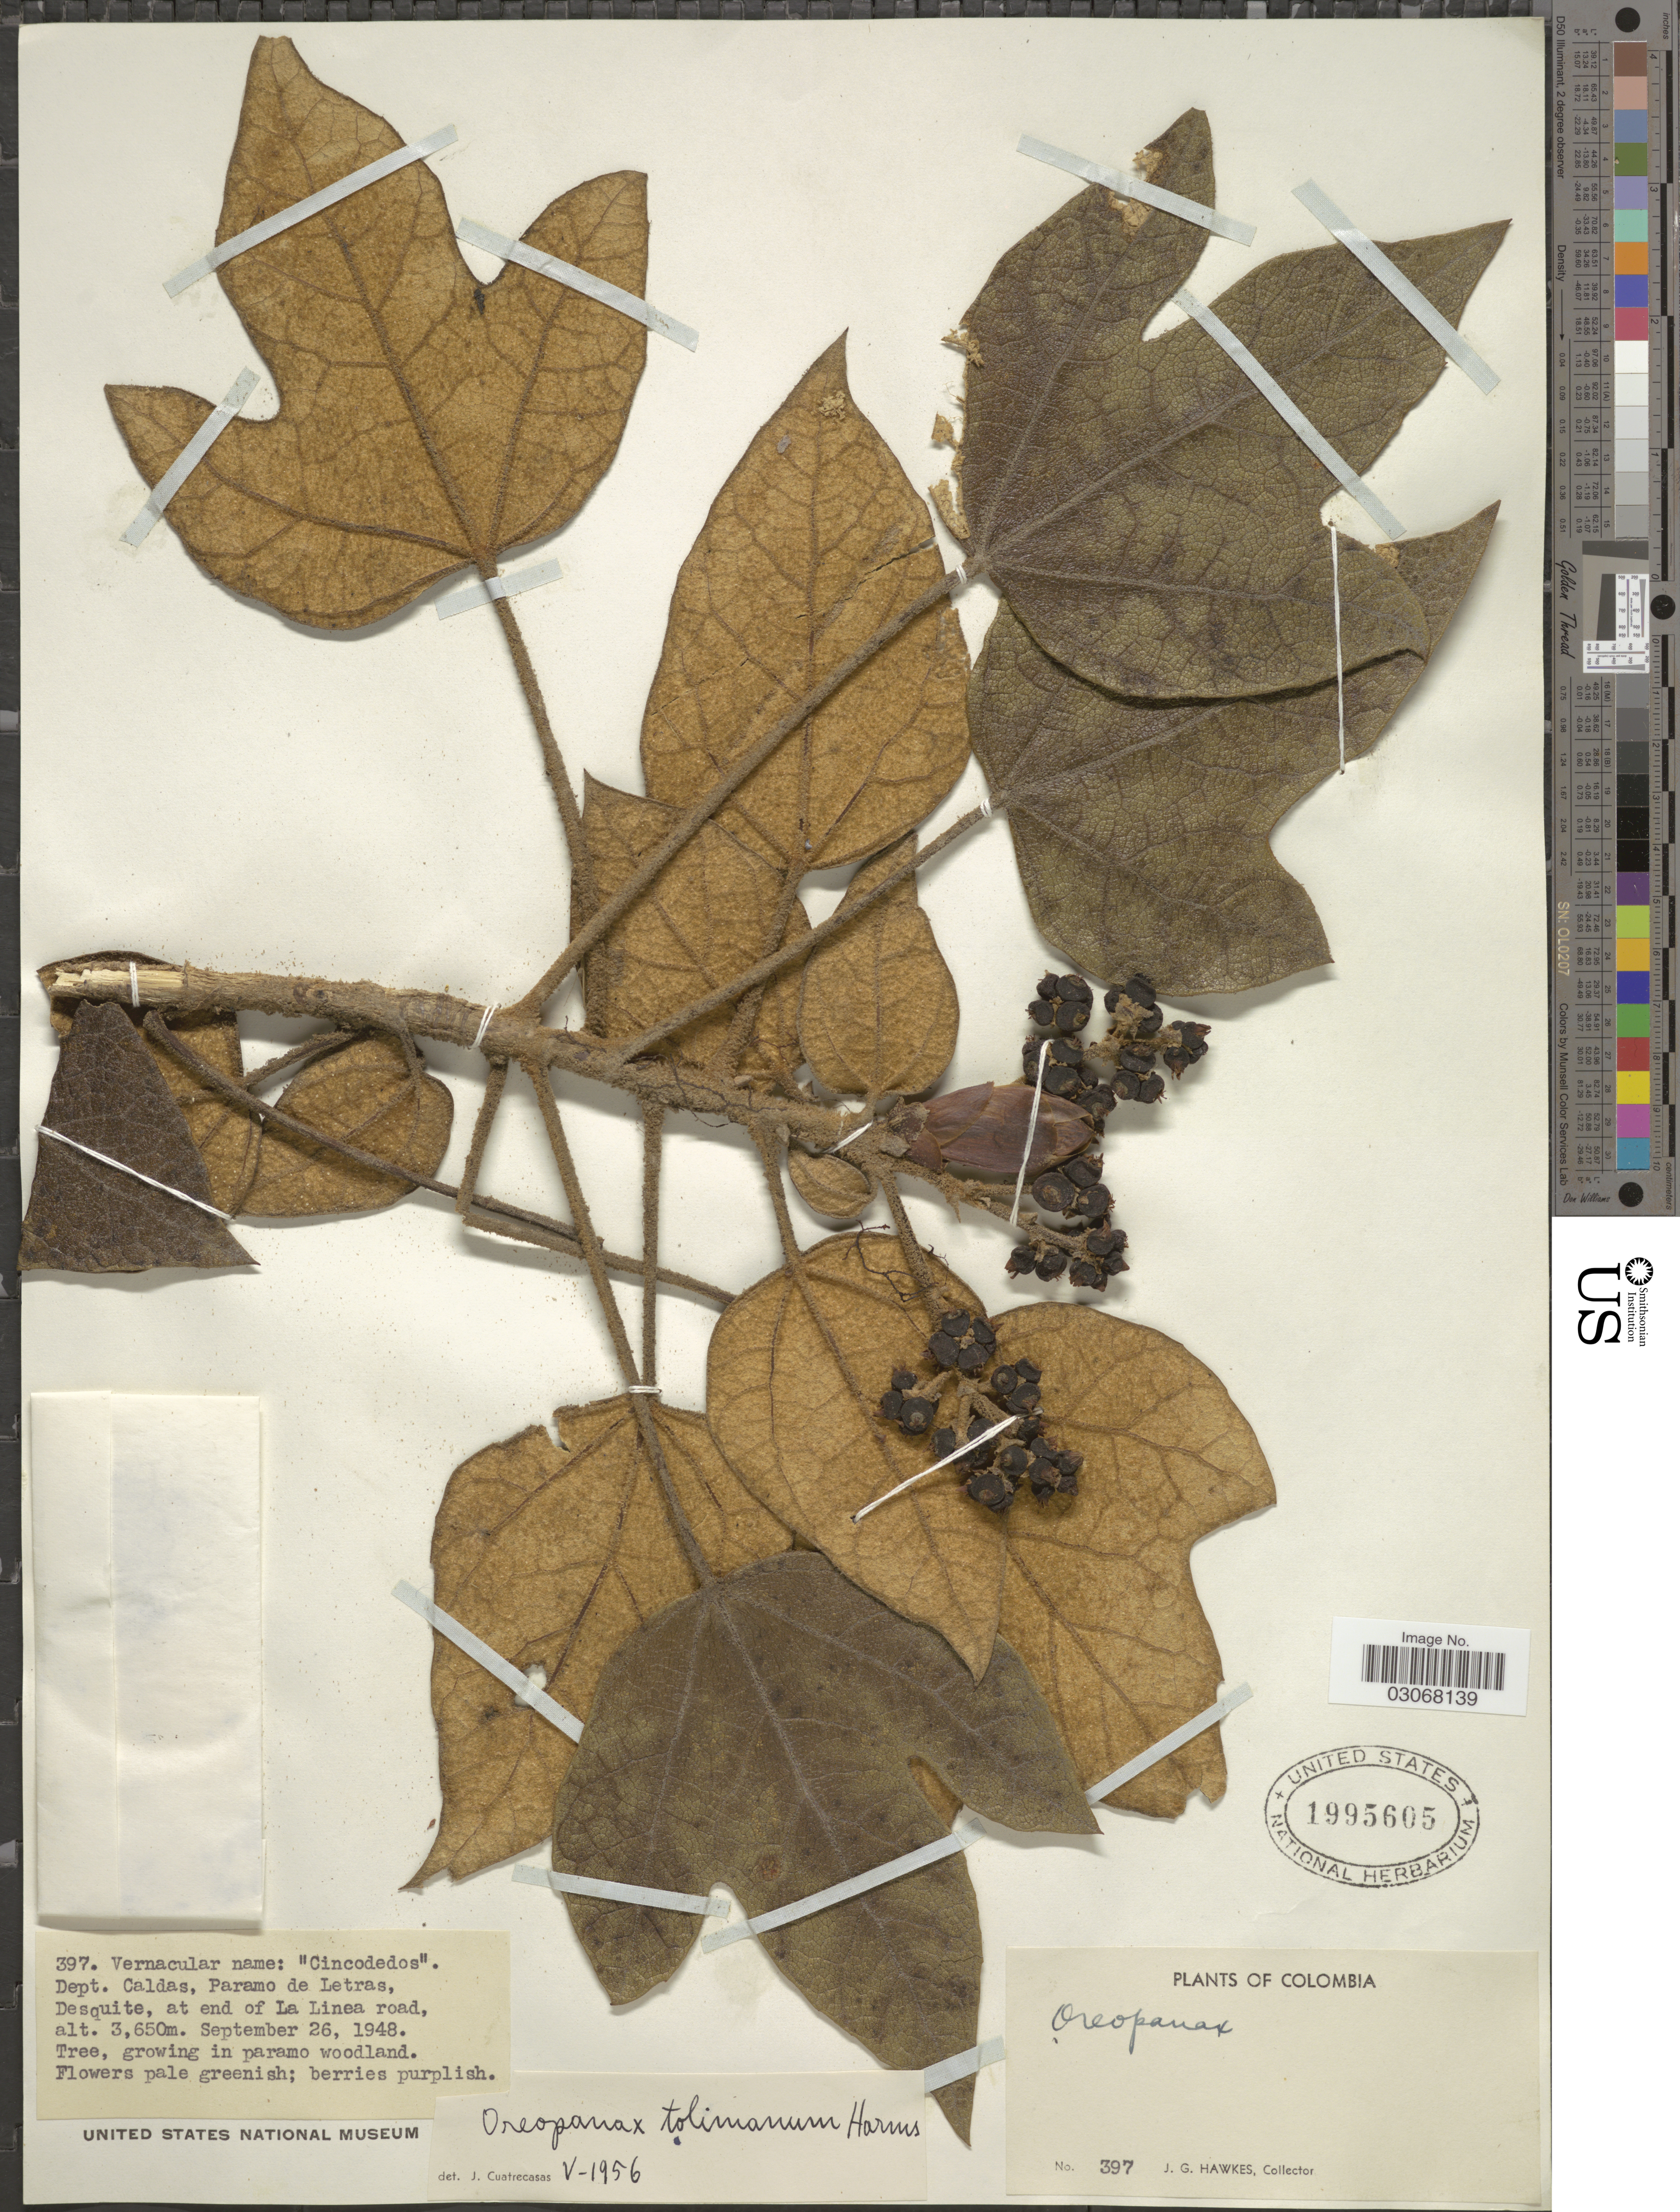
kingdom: Plantae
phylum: Tracheophyta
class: Magnoliopsida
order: Apiales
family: Araliaceae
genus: Oreopanax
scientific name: Oreopanax tolimanus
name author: Harms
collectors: J. Hawkes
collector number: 397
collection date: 1948-09-26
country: Colombia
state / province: Caldas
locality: Dept. Caldas, Paramo de Letras, Desquite, at end of La Linea road.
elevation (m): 3650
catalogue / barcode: US 1995605